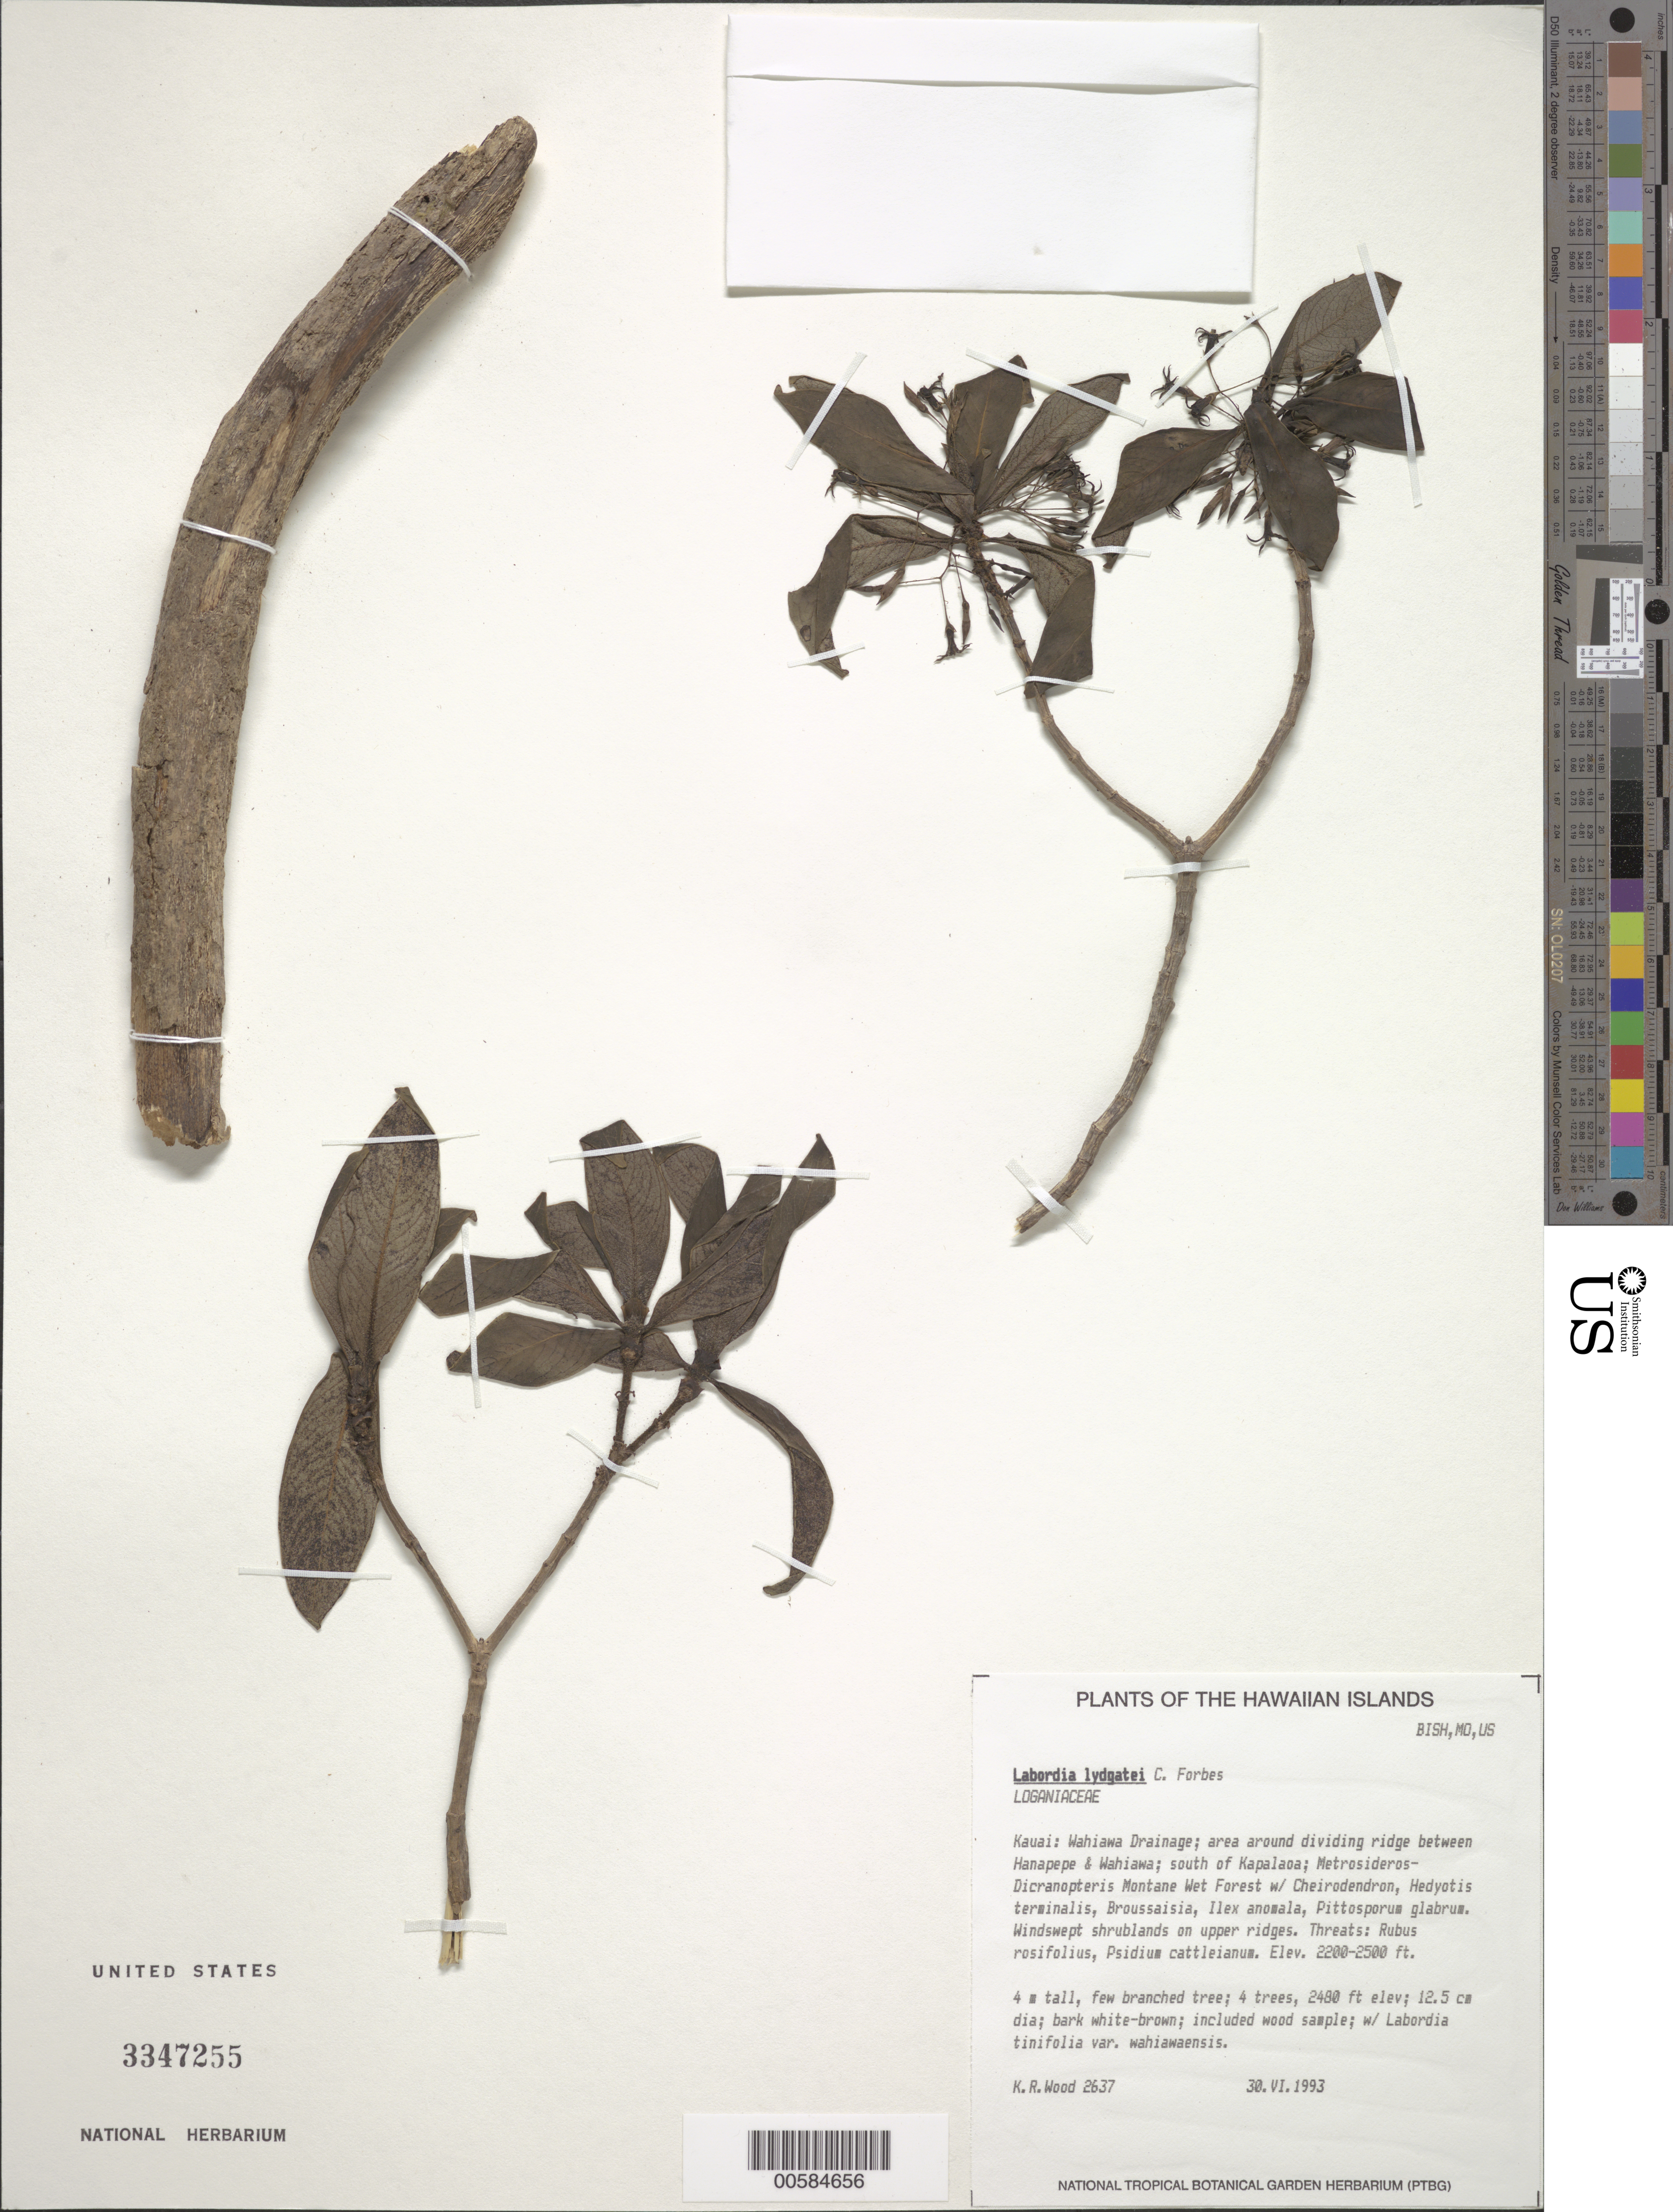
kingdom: Plantae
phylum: Tracheophyta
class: Magnoliopsida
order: Gentianales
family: Loganiaceae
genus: Geniostoma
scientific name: Geniostoma lydgatei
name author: (C.N. Forbes) Byng & Christenh.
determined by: Wagner, W. L., (BOT), Smithsonian Institution - National Museum of Natural History (UNITED STATES)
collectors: K. R. Wood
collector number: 2637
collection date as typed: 30 Jun 1993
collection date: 1993-06-30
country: United States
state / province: Hawaii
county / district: Kauai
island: Kaua'i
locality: Wahiawa Drainage; area around dividing ridge between Hanapepe & Wahiawa; S of Kapalaoa.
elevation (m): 671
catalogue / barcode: US 3347255